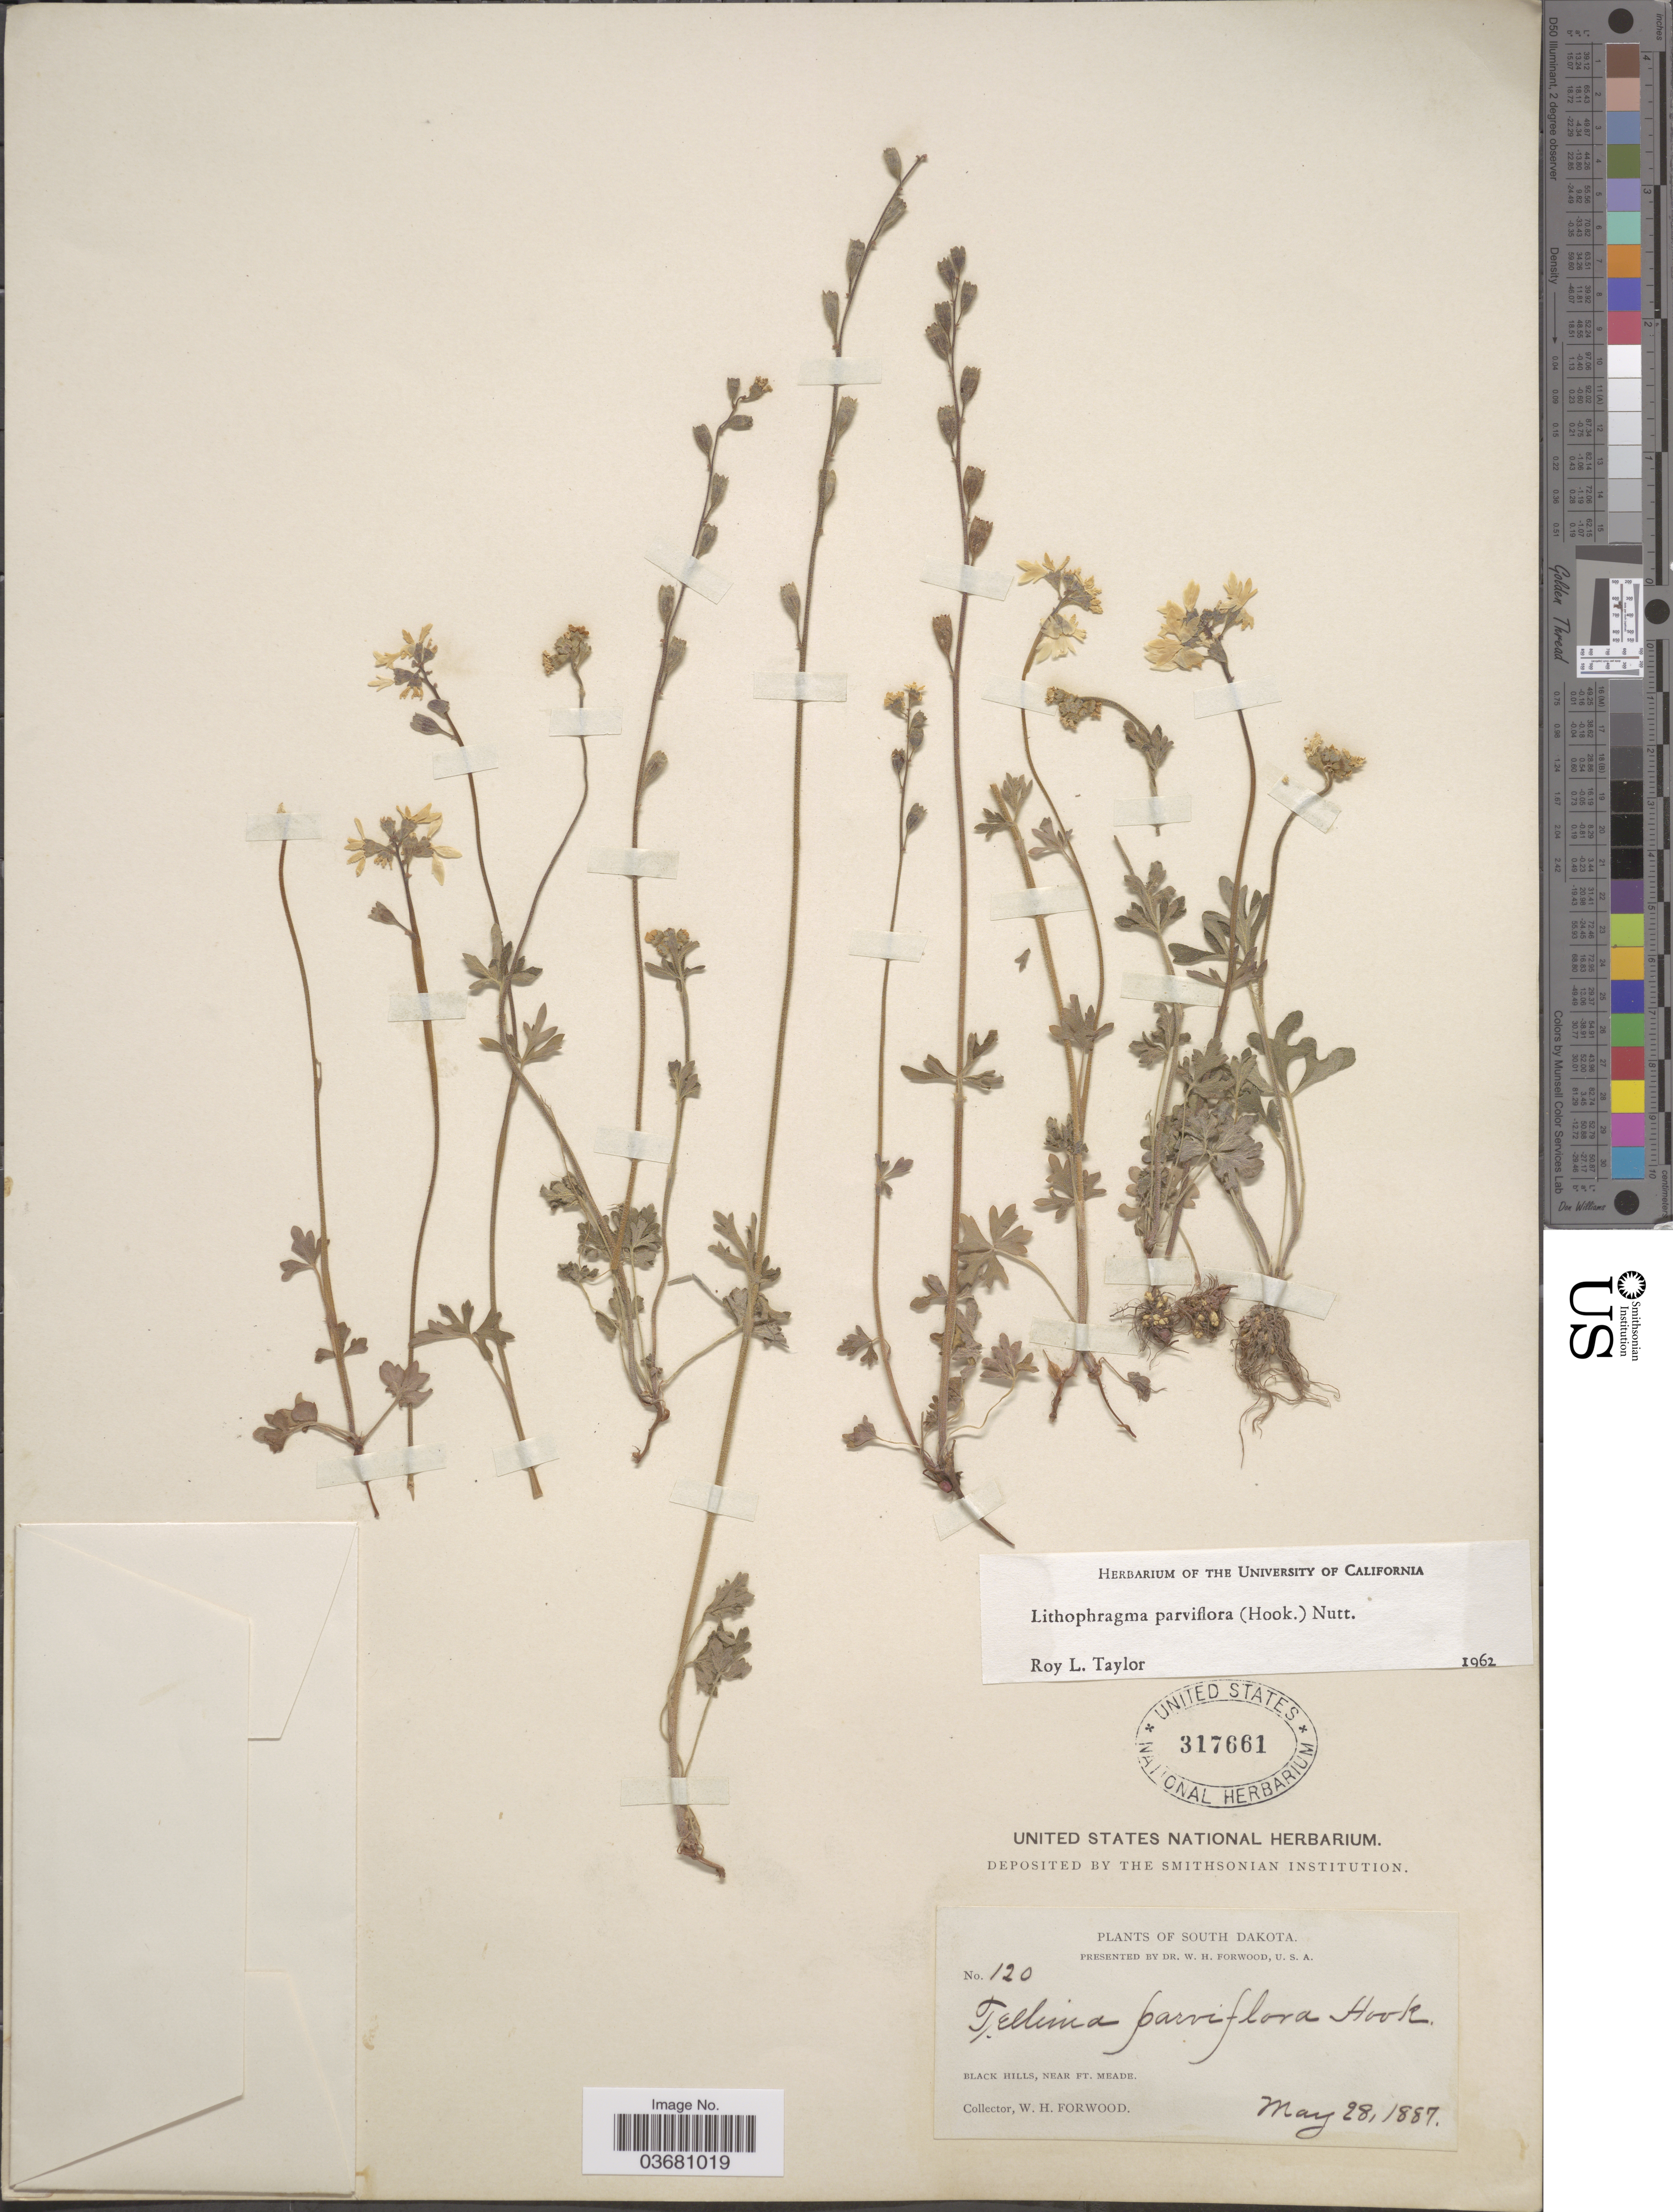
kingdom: Plantae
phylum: Tracheophyta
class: Magnoliopsida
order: Saxifragales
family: Saxifragaceae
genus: Lithophragma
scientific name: Lithophragma parviflorum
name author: (Hook.) Nutt.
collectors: W. Forwood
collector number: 120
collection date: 1887-05-28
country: United States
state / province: South Dakota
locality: Black Hills, near Ft. Meade.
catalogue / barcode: US 317661